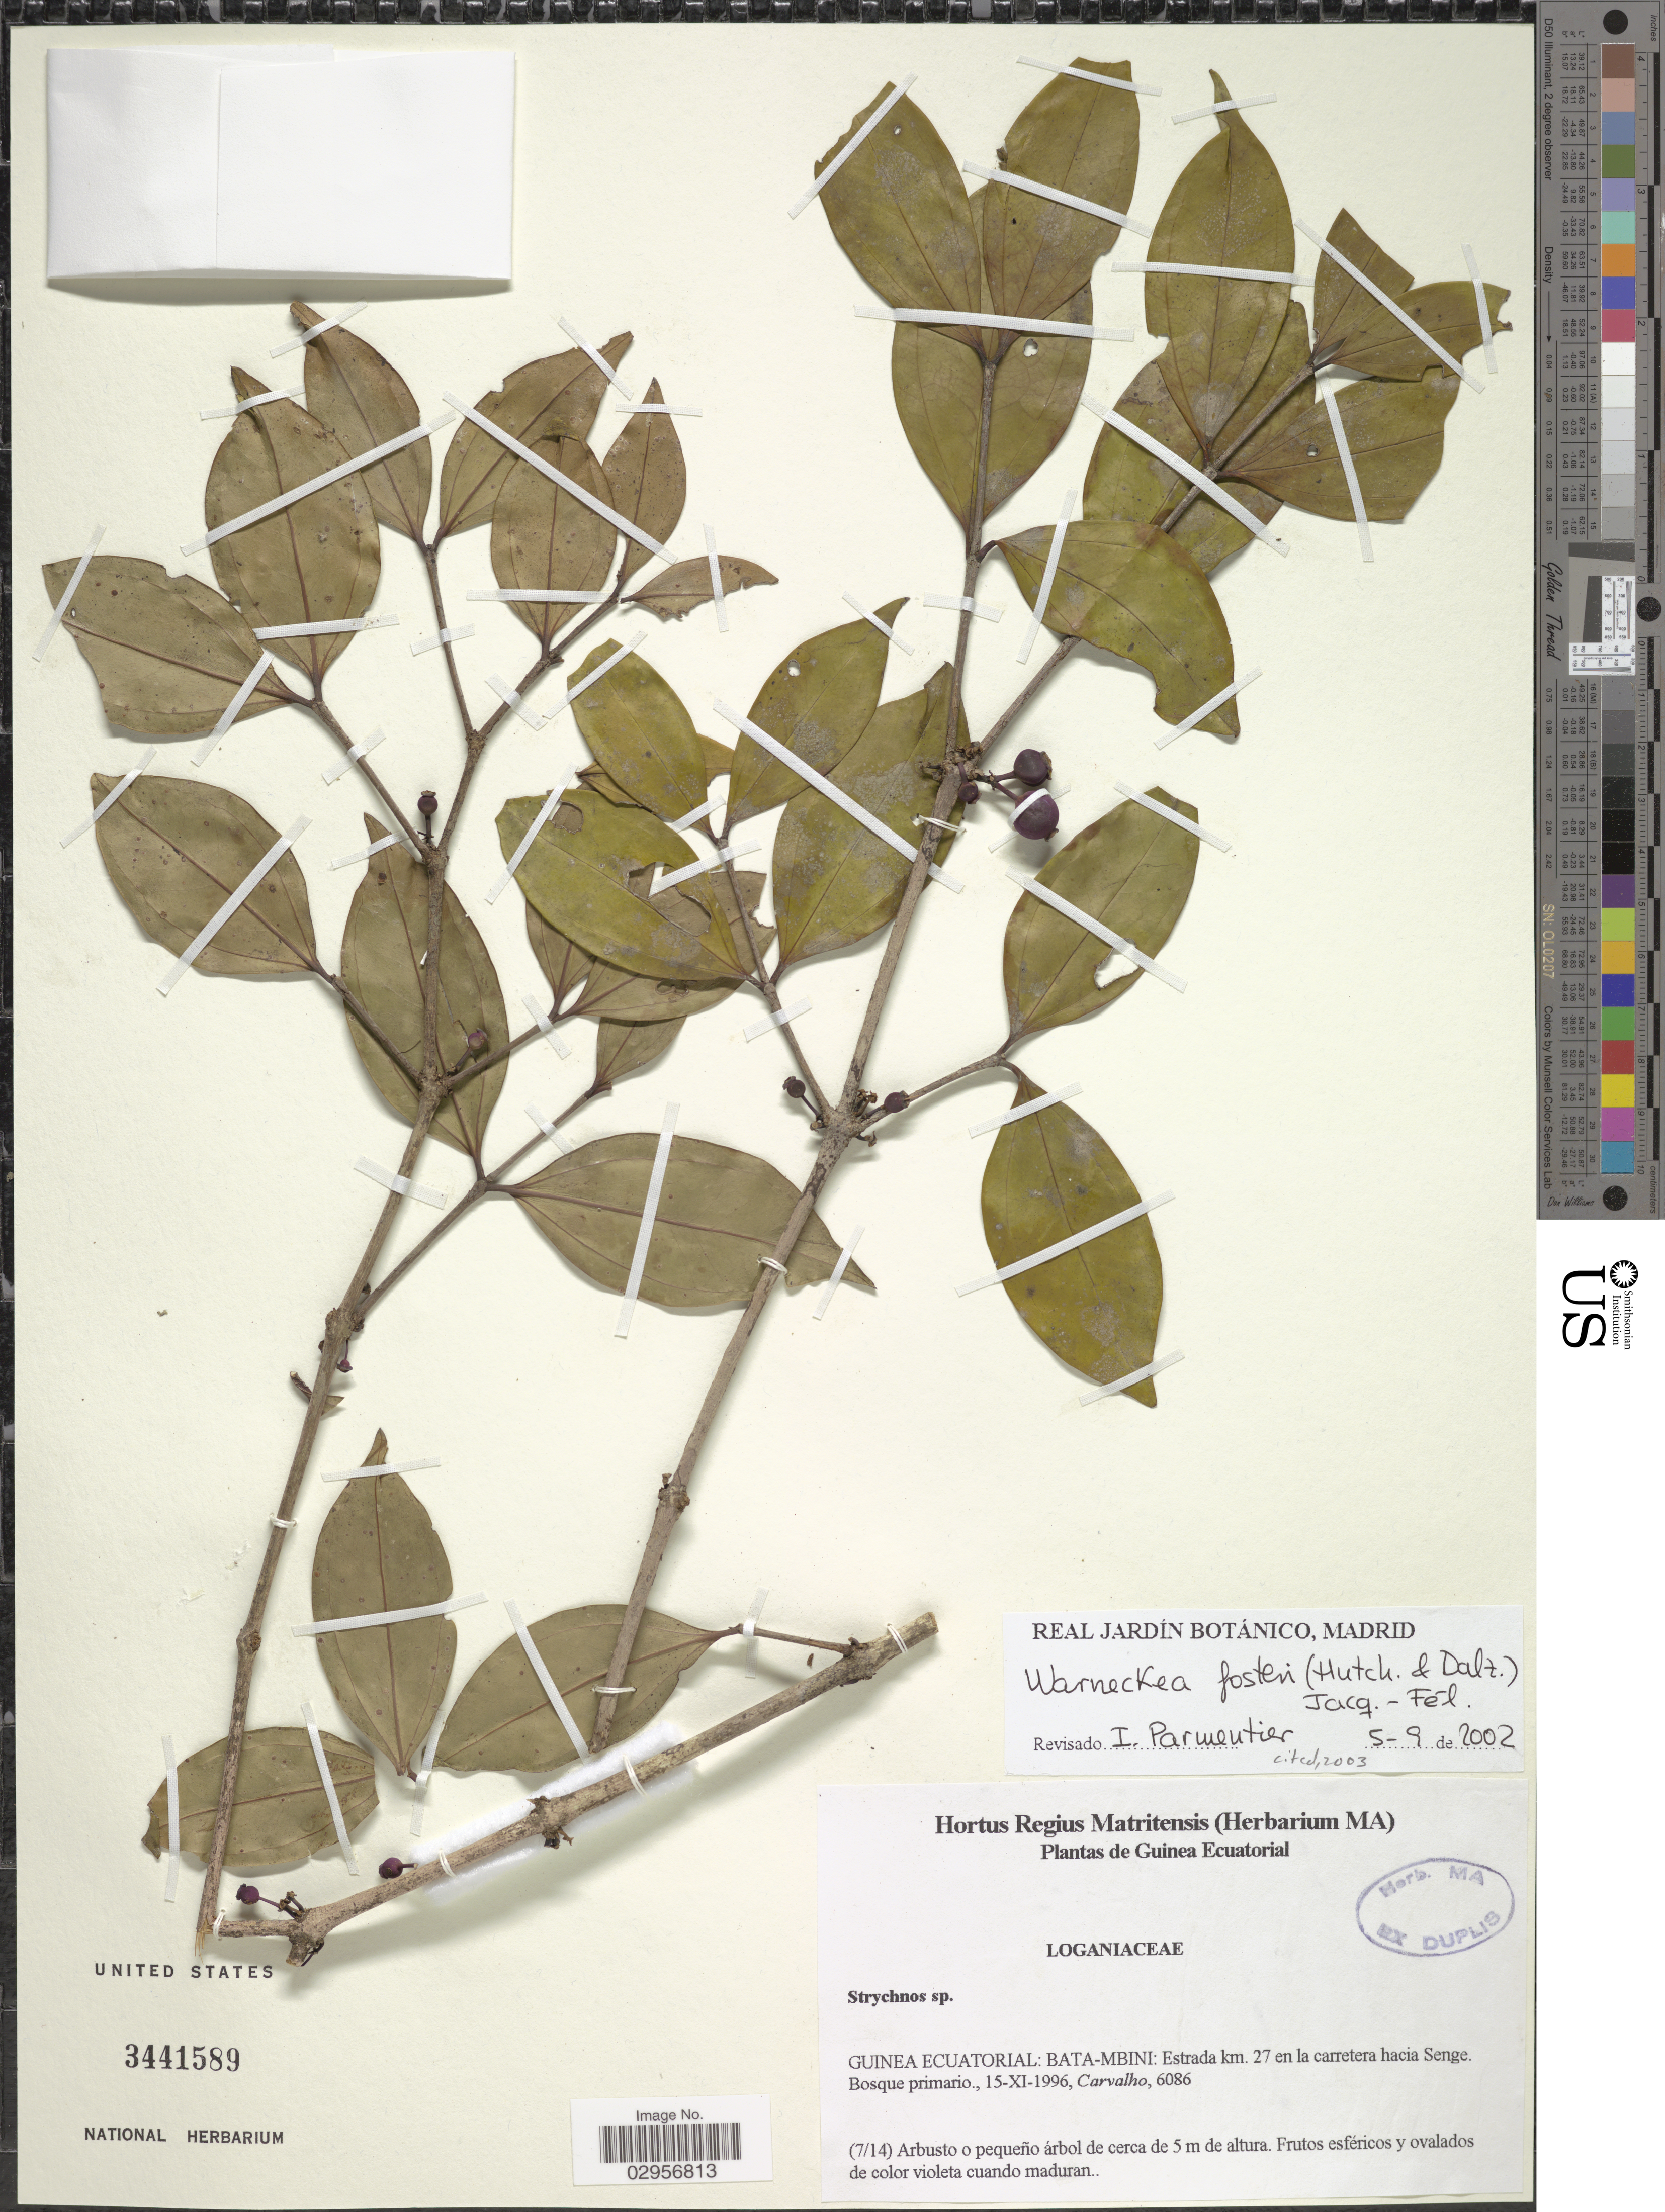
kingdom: Plantae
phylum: Tracheophyta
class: Magnoliopsida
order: Myrtales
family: Melastomataceae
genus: Warneckea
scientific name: Warneckea fosteri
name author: (Hutch. & Dalziel) Jacq.-Fél.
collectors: Carvalho, --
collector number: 6086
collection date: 1996-11-15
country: Equatorial Guinea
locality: Guinea Ecuatorial: Bata-Mbini: Estrada km. 27 en la carretera hacia Senge.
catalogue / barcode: US 3441589